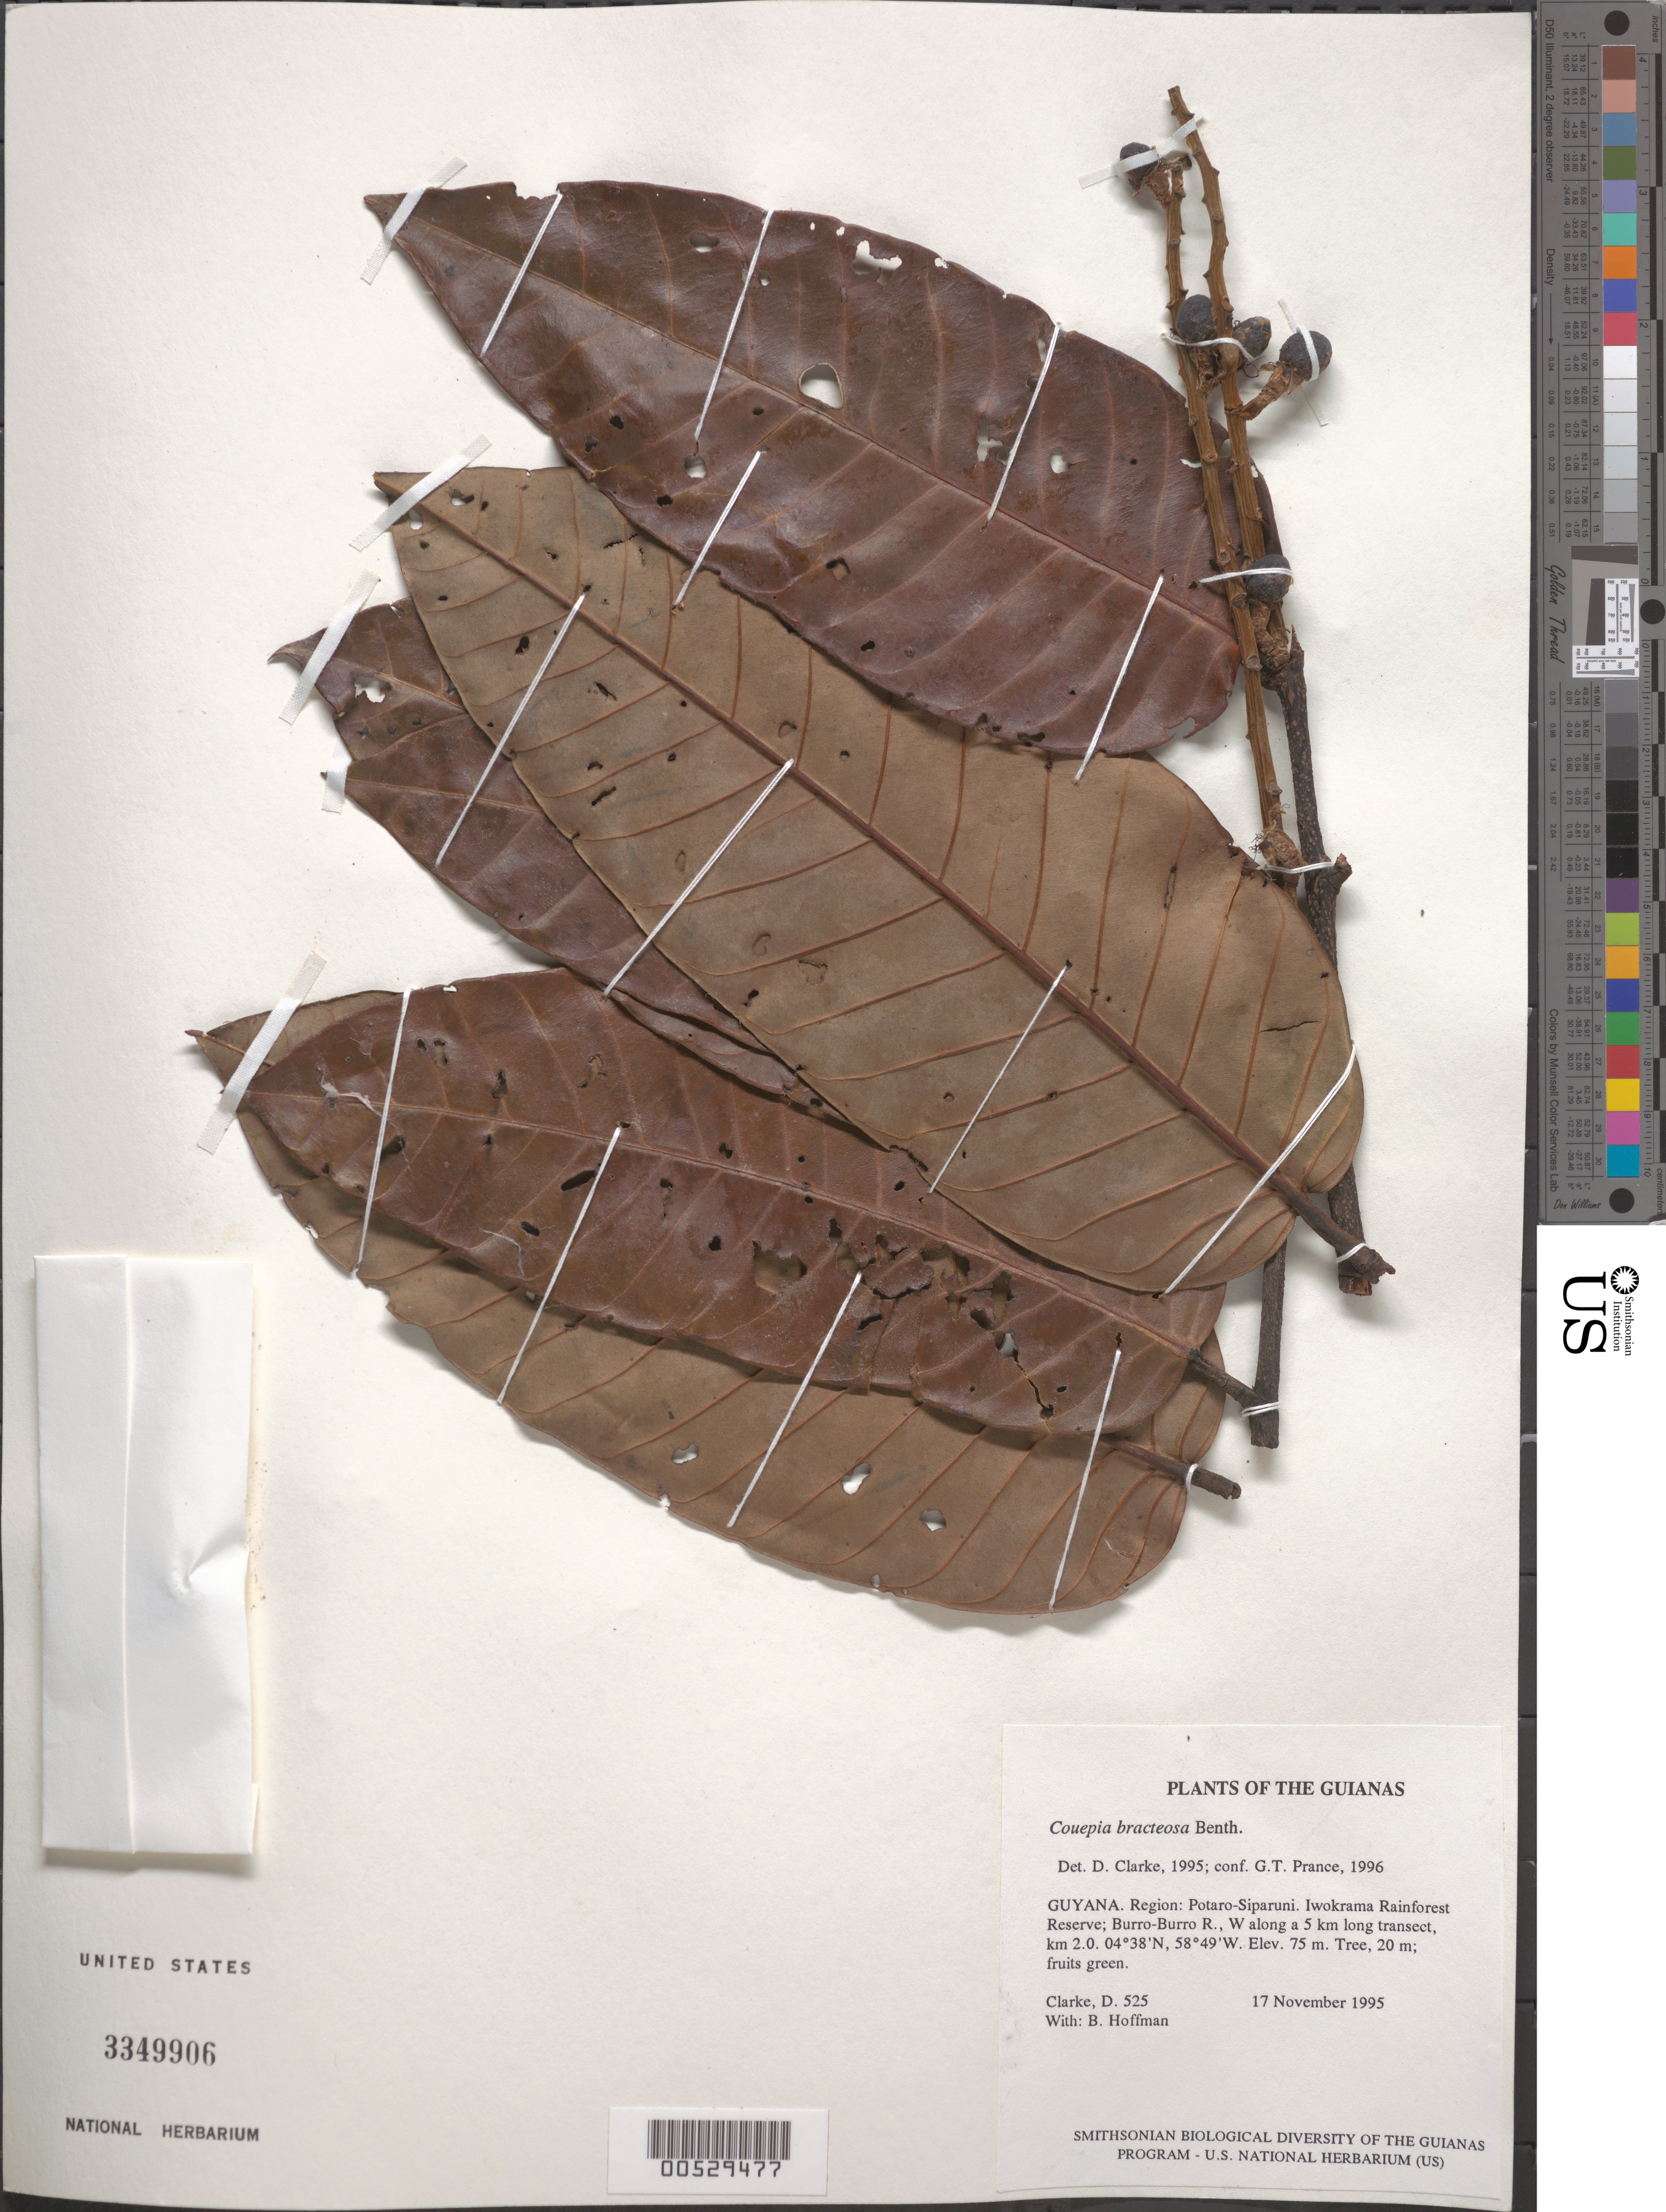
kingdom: Plantae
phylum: Tracheophyta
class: Magnoliopsida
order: Malpighiales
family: Chrysobalanaceae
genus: Couepia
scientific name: Couepia bracteosa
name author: Benth.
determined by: Prance, G. T.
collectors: H. D. Clarke & B. Hoffman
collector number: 525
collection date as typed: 17 November 1995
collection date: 1995-11-17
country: Guyana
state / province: Potaro-Siparuni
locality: Iwokrama Rainforest Reserve; Burro-Burro R., W along a 5 km long transect, km 2.0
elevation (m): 75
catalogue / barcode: US 3349906